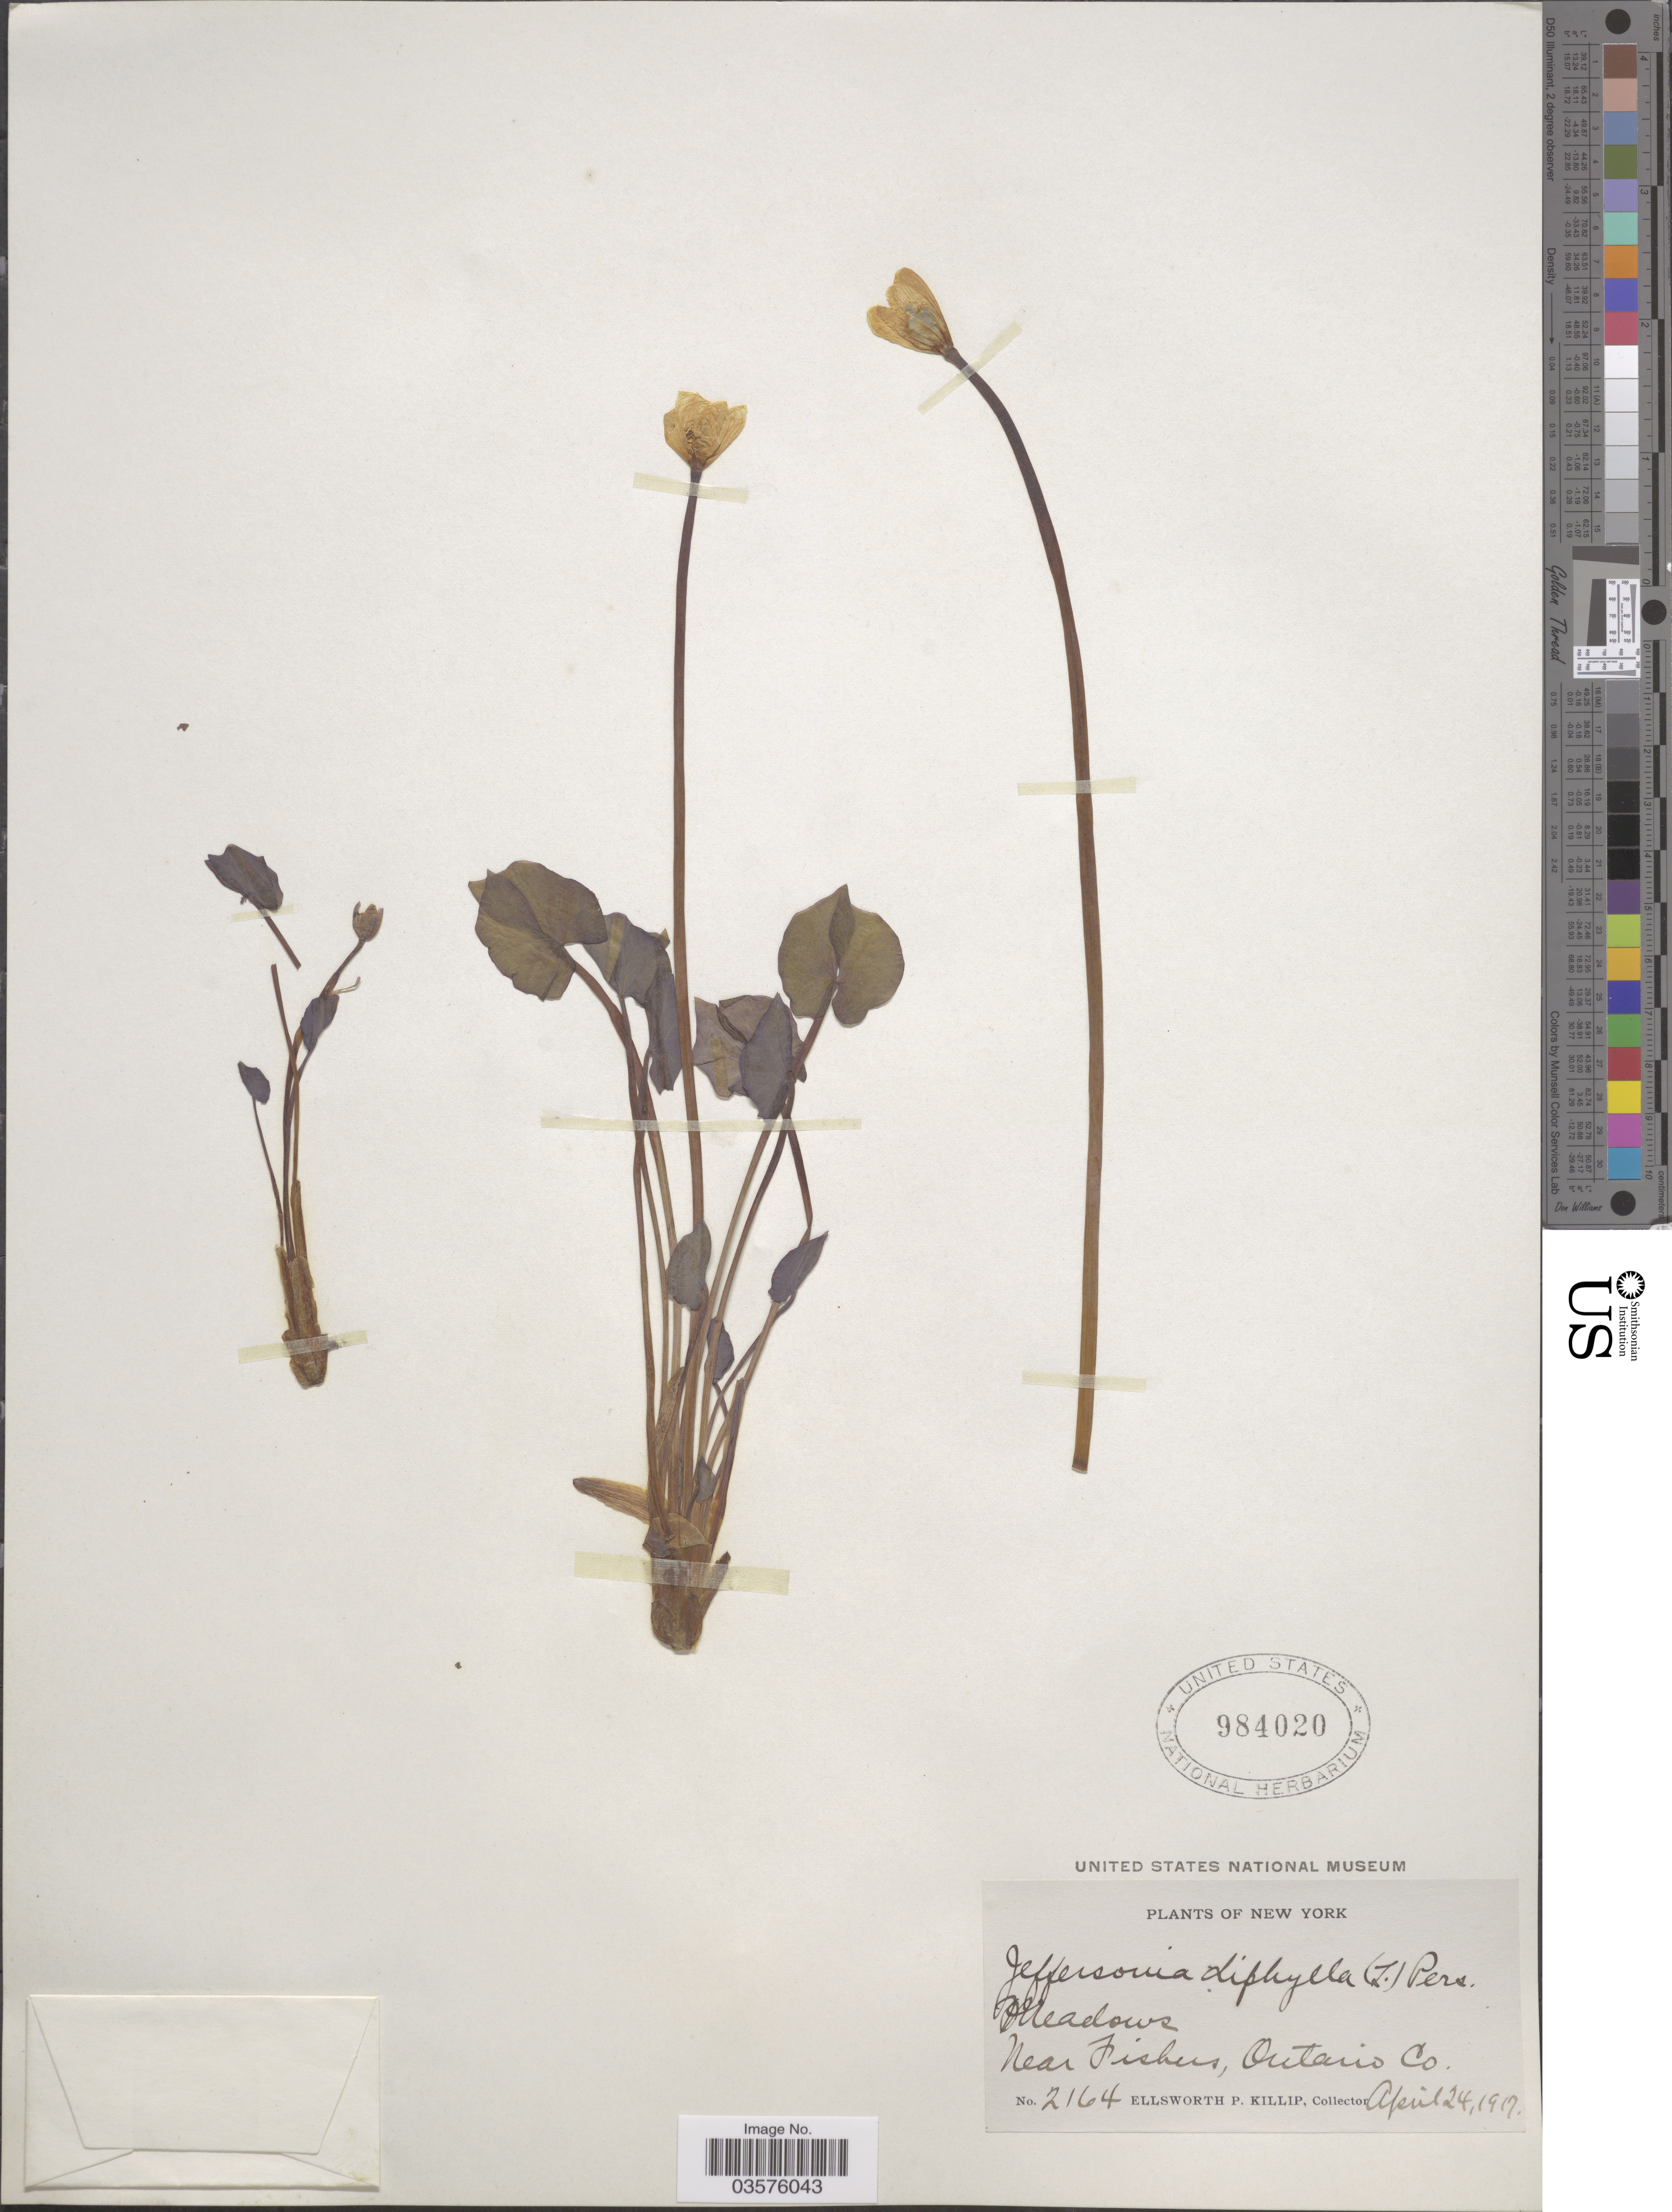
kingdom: Plantae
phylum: Tracheophyta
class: Magnoliopsida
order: Ranunculales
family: Berberidaceae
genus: Jeffersonia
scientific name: Jeffersonia diphylla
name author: (L.) Pers.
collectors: E. P. Killip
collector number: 2164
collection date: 1917-04-24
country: United States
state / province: New York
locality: Near Fishers, Ontario Co.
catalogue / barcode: US 984020